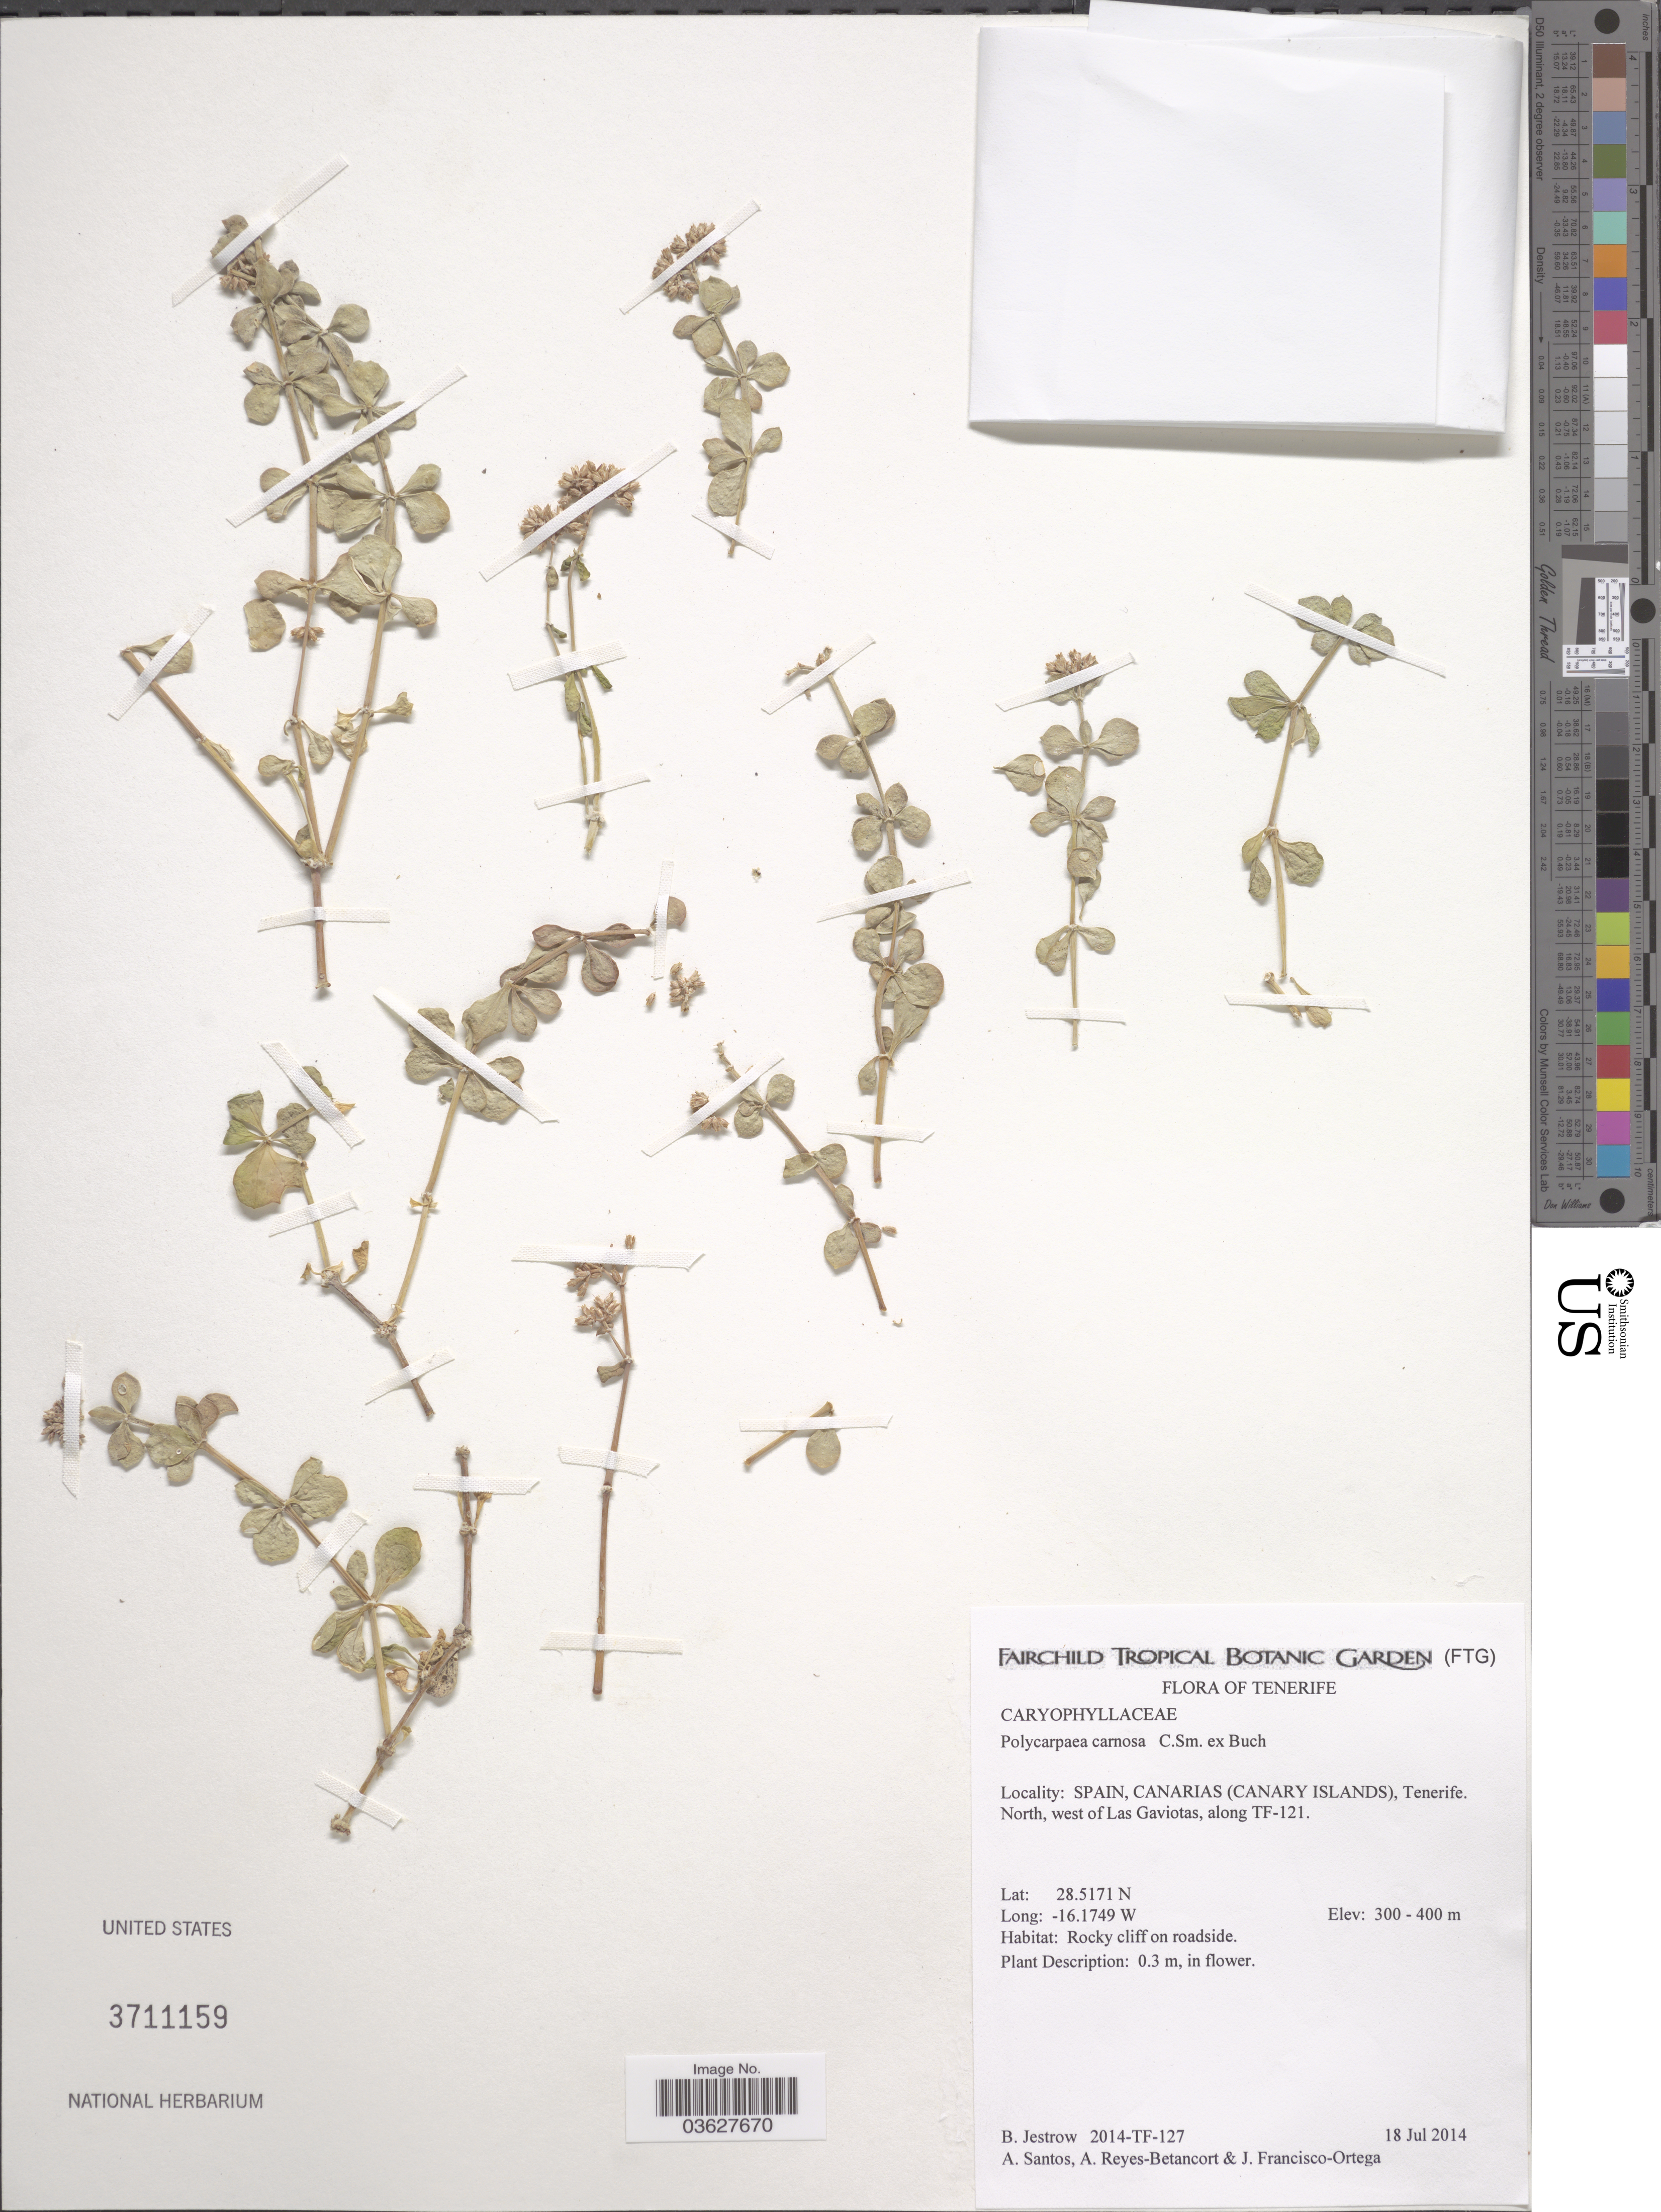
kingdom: Plantae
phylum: Tracheophyta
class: Magnoliopsida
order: Caryophyllales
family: Caryophyllaceae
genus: Polycarpaea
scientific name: Polycarpaea carnosa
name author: C. Sm. &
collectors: B. Jestrow, A. Santos, A. Reyes-Betancort & J. Francisco-Ortega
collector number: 2014-TF-127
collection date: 2014-07-18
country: Spain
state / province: Canarias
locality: (Canary Islands), Tenerife. North, west of Las Gaviotas, along TF-121.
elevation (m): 300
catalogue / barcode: US 3711159